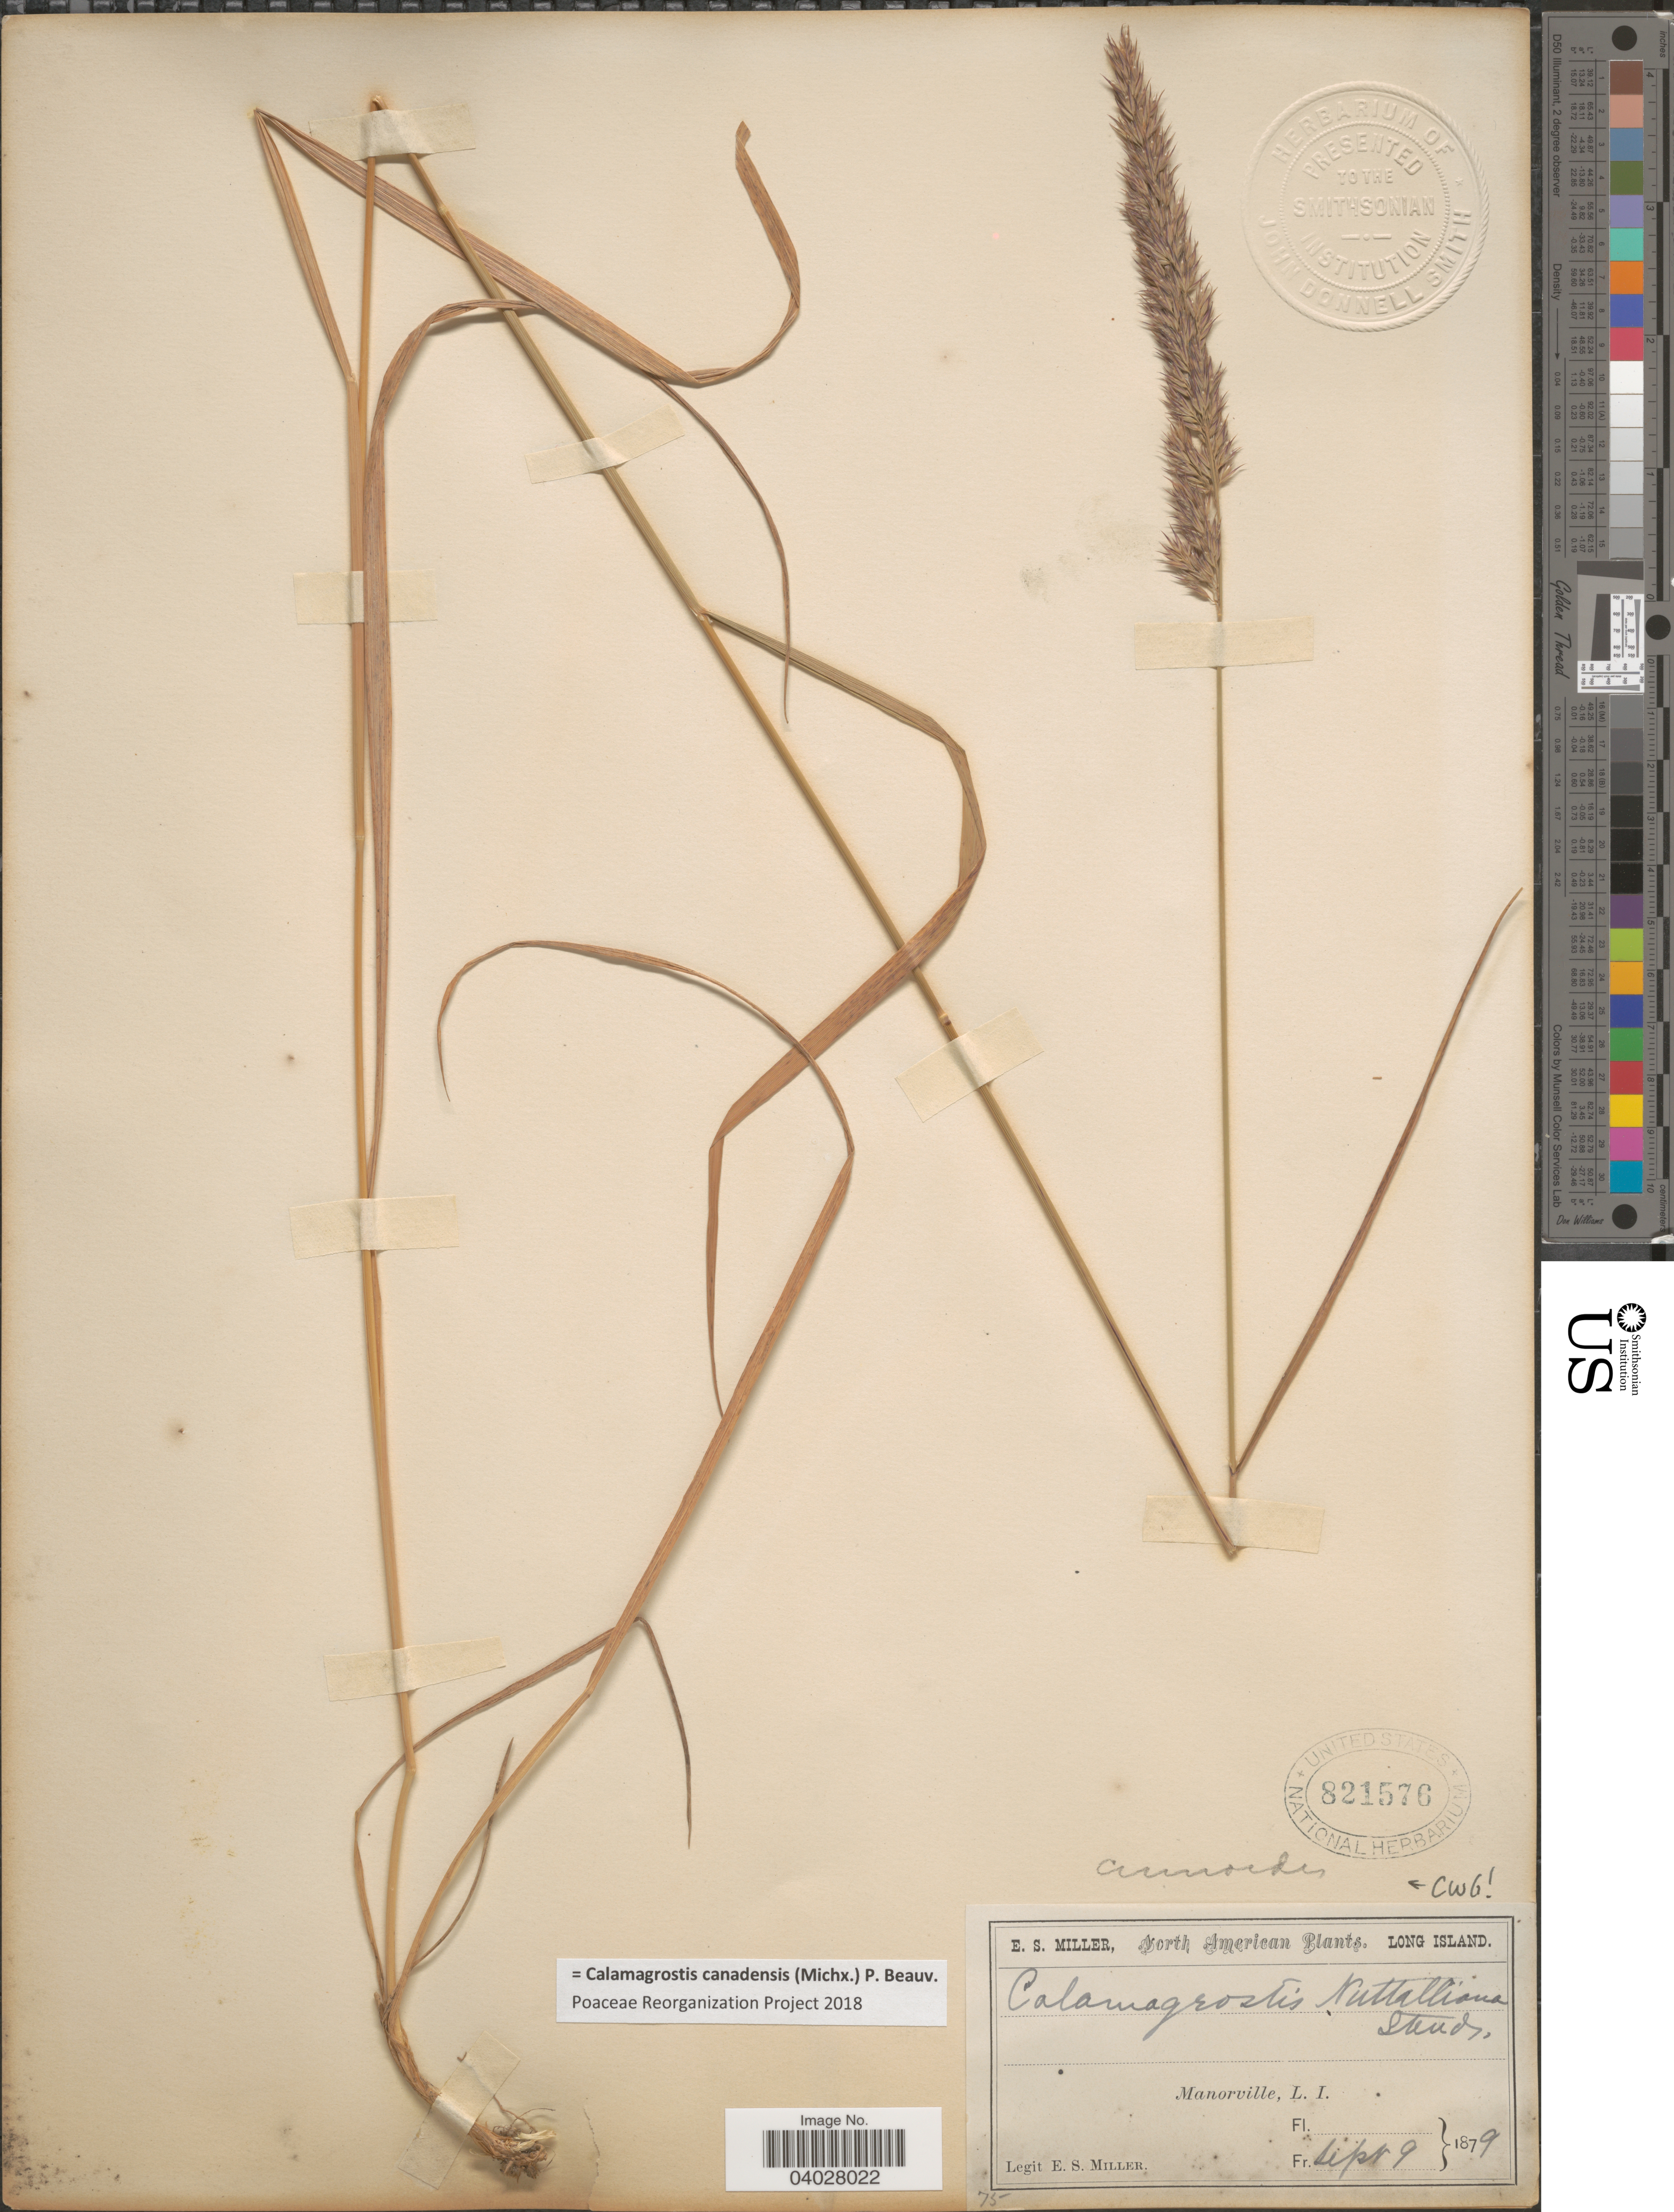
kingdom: Plantae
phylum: Tracheophyta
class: Liliopsida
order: Poales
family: Poaceae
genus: Calamagrostis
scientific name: Calamagrostis canadensis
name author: (Michx.) P. Beauv.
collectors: E. S. Miller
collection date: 1879-09-09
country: United States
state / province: New York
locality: Manorville, Long Island.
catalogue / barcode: US 821576